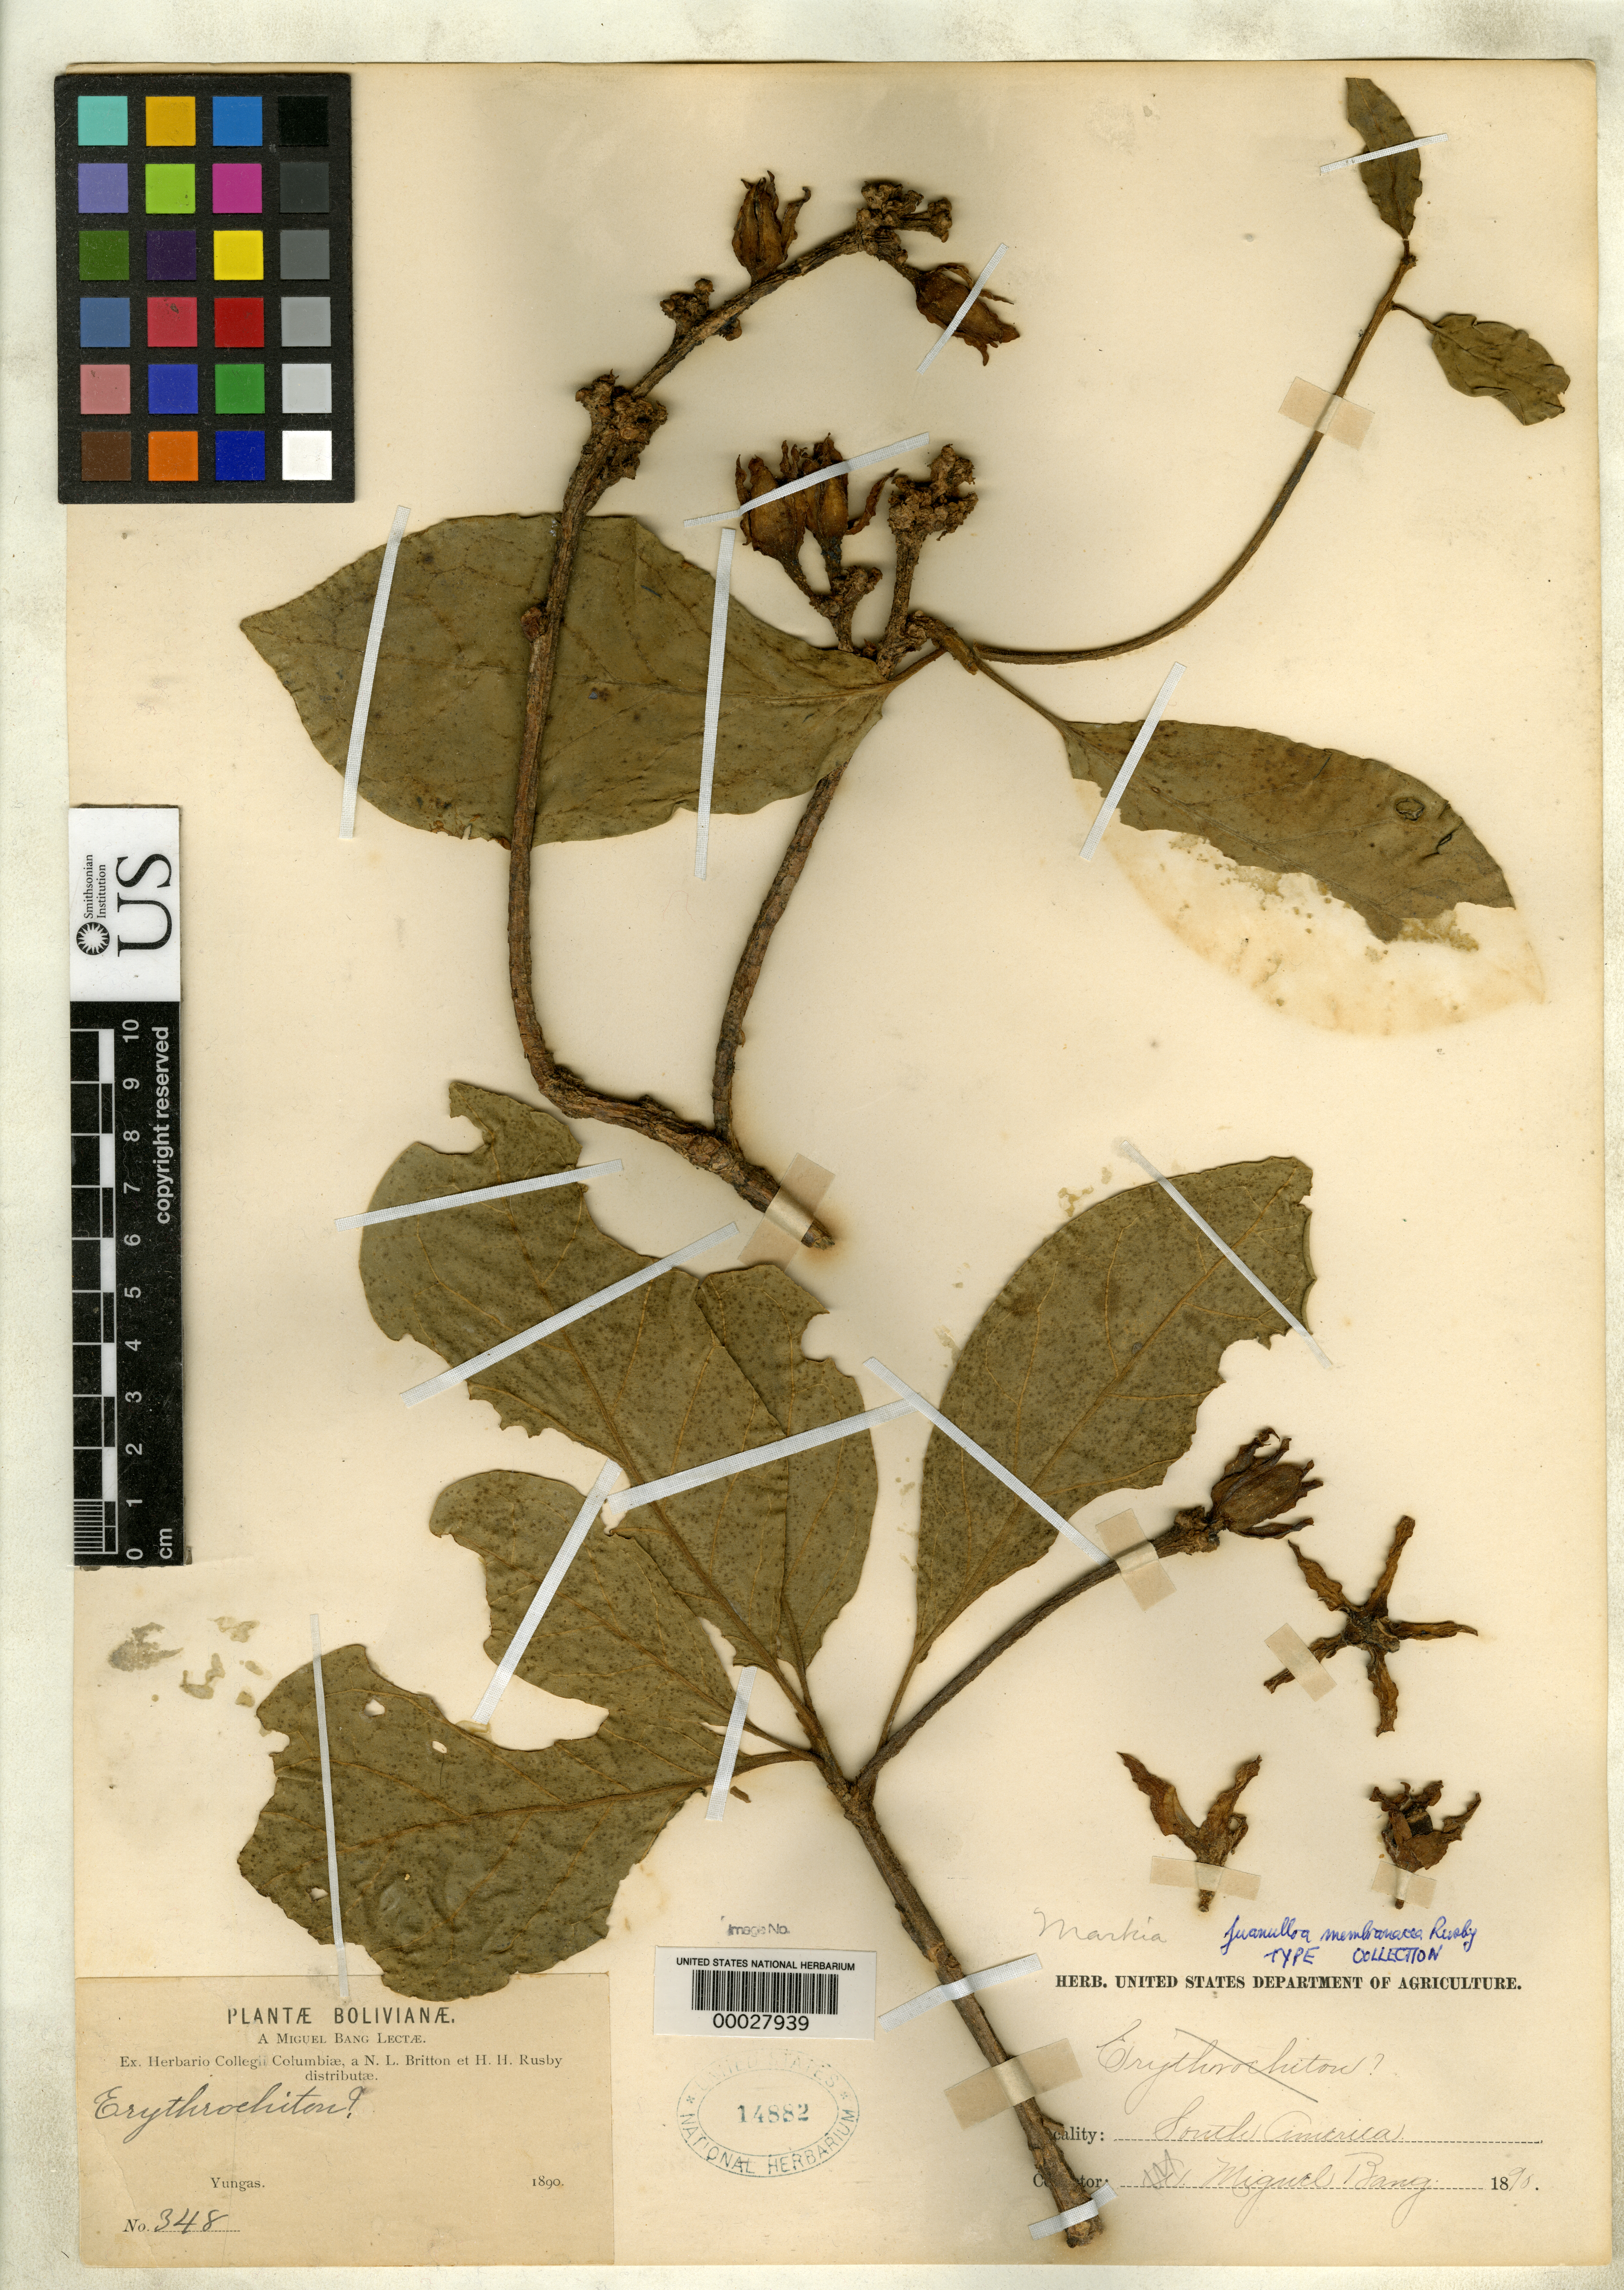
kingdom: Plantae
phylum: Tracheophyta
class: Magnoliopsida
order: Solanales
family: Solanaceae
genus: Juanulloa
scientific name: Juanulloa membranecea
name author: Rusby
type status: Isotype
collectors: M. Bang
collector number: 348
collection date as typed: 1890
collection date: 1890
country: Bolivia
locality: Yungas.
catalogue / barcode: US 14882